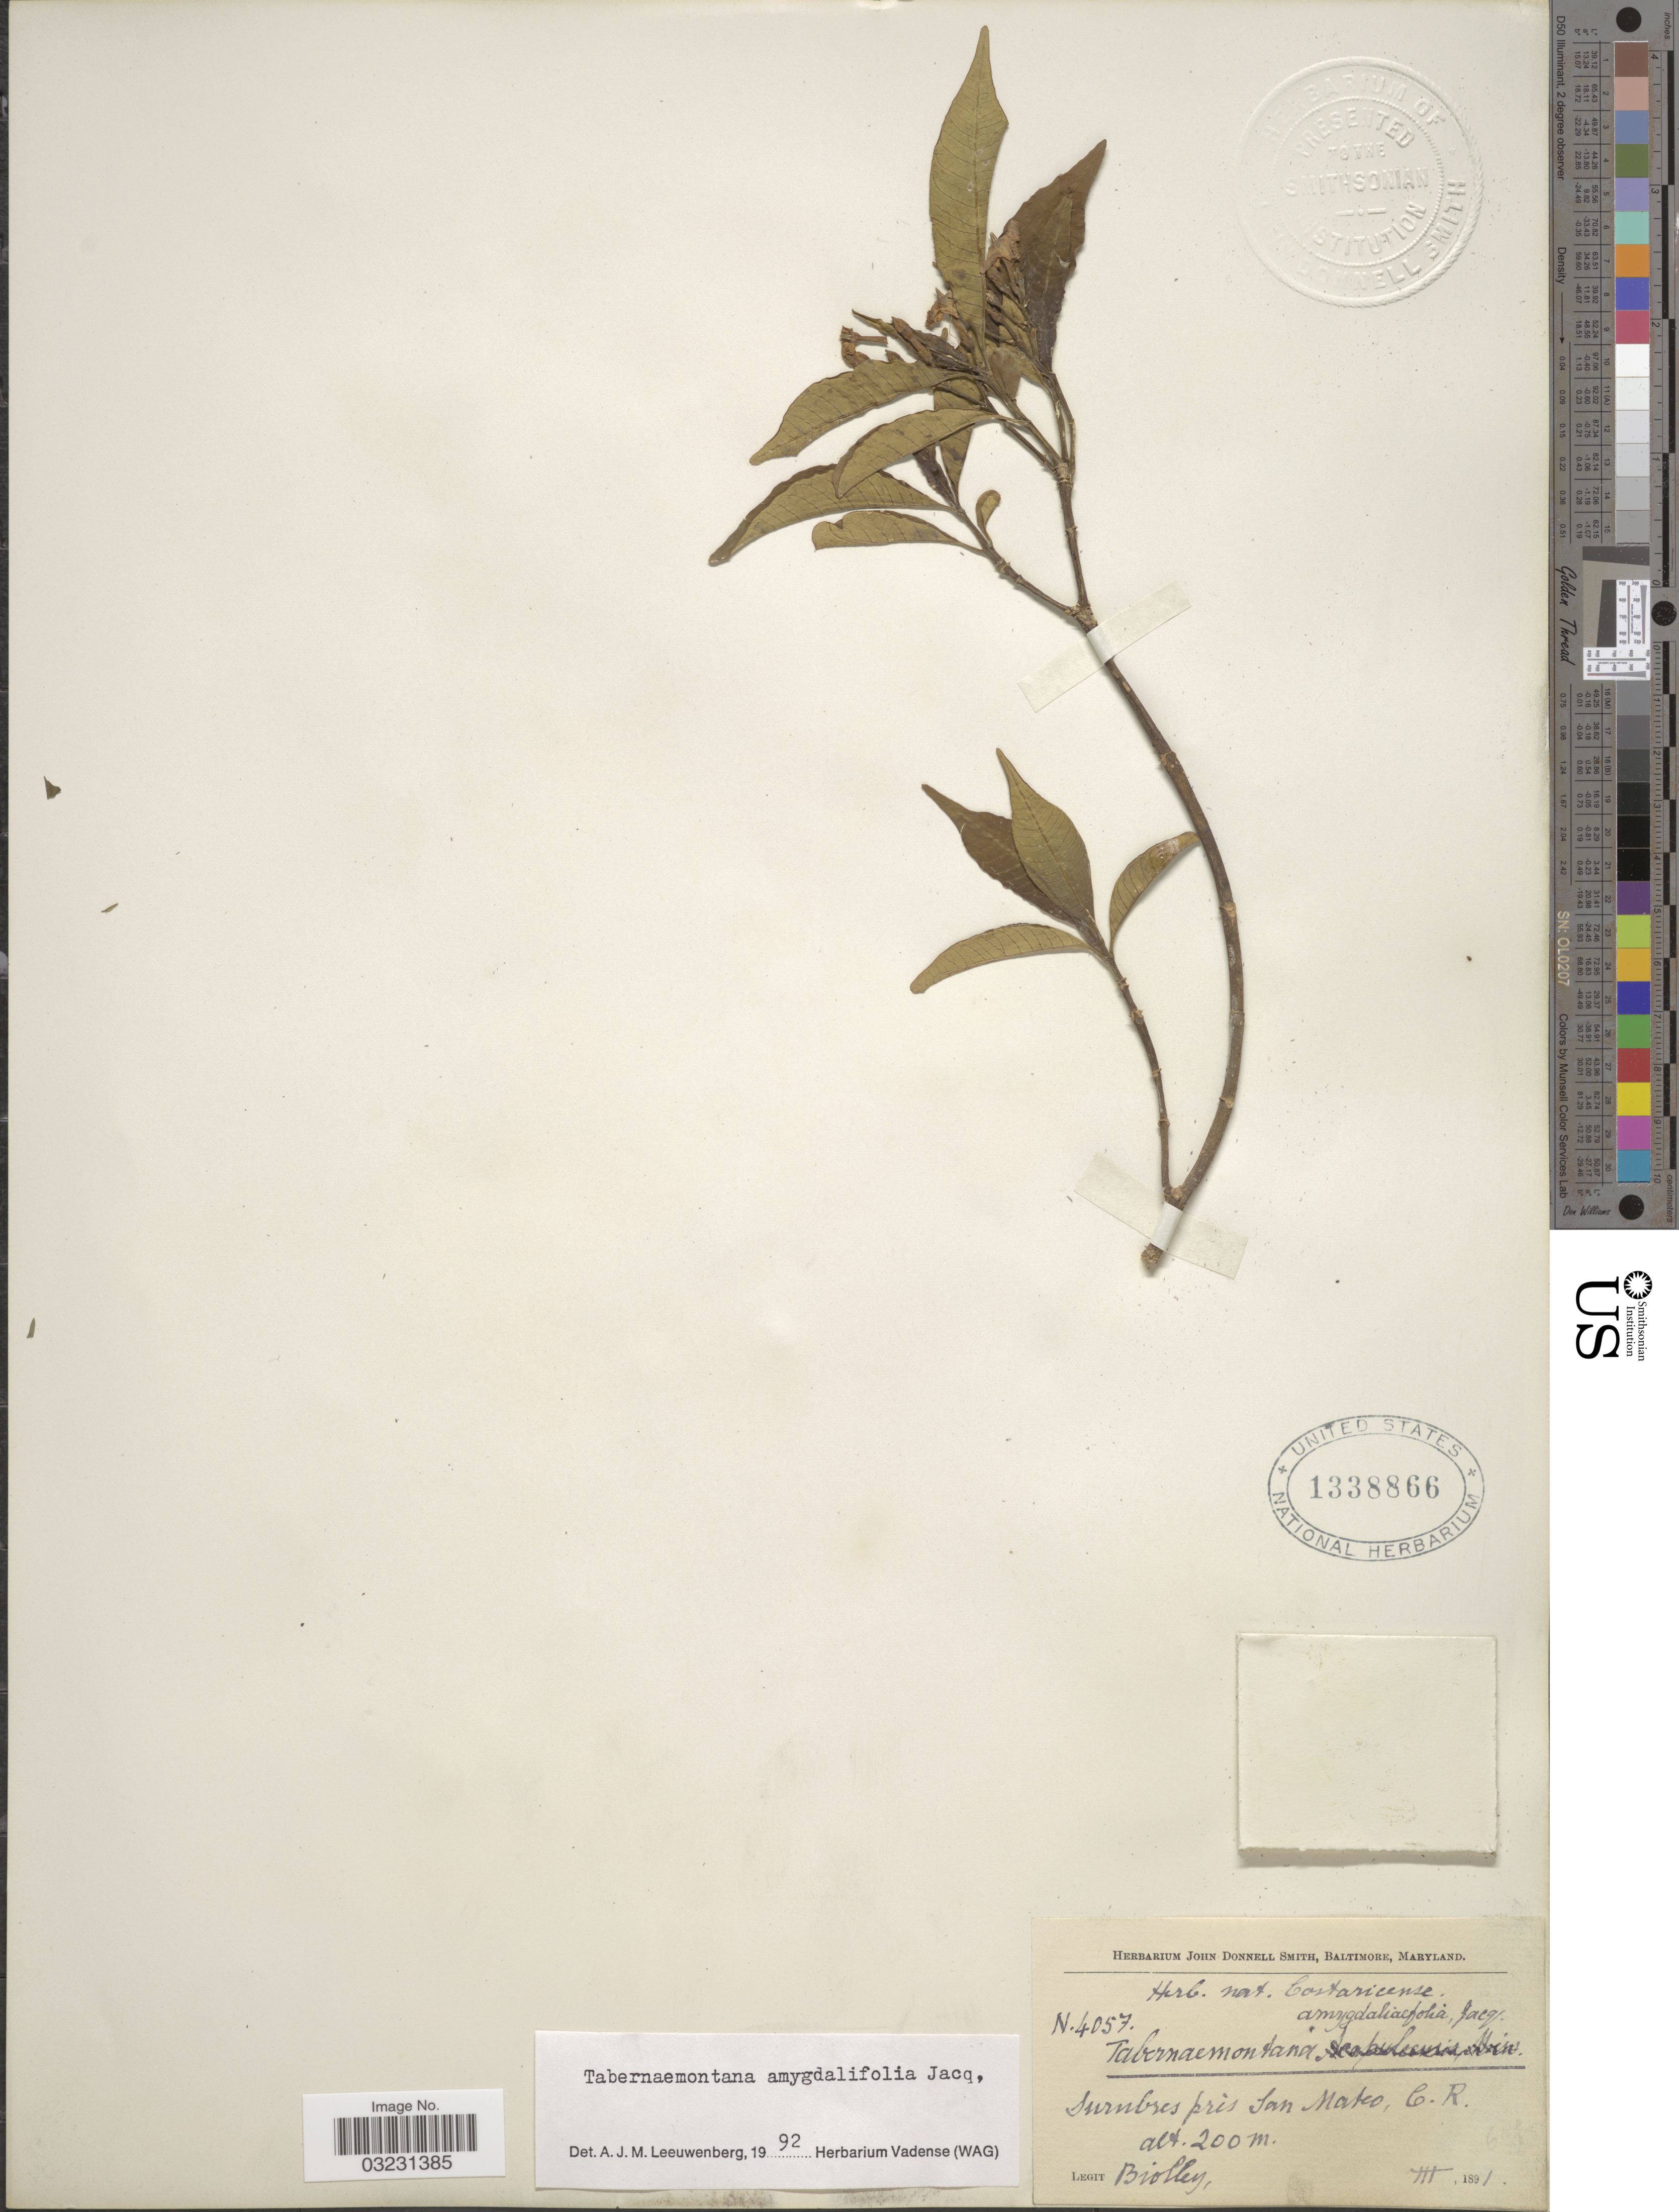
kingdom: Plantae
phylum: Tracheophyta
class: Magnoliopsida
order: Gentianales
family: Apocynaceae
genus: Tabernaemontana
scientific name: Tabernaemontana amygdalifolia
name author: Jacq.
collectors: Biolley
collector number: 4057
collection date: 1891-03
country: Costa Rica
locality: Sumbres près San Mateo, C.R.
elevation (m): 200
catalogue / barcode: US 1338866